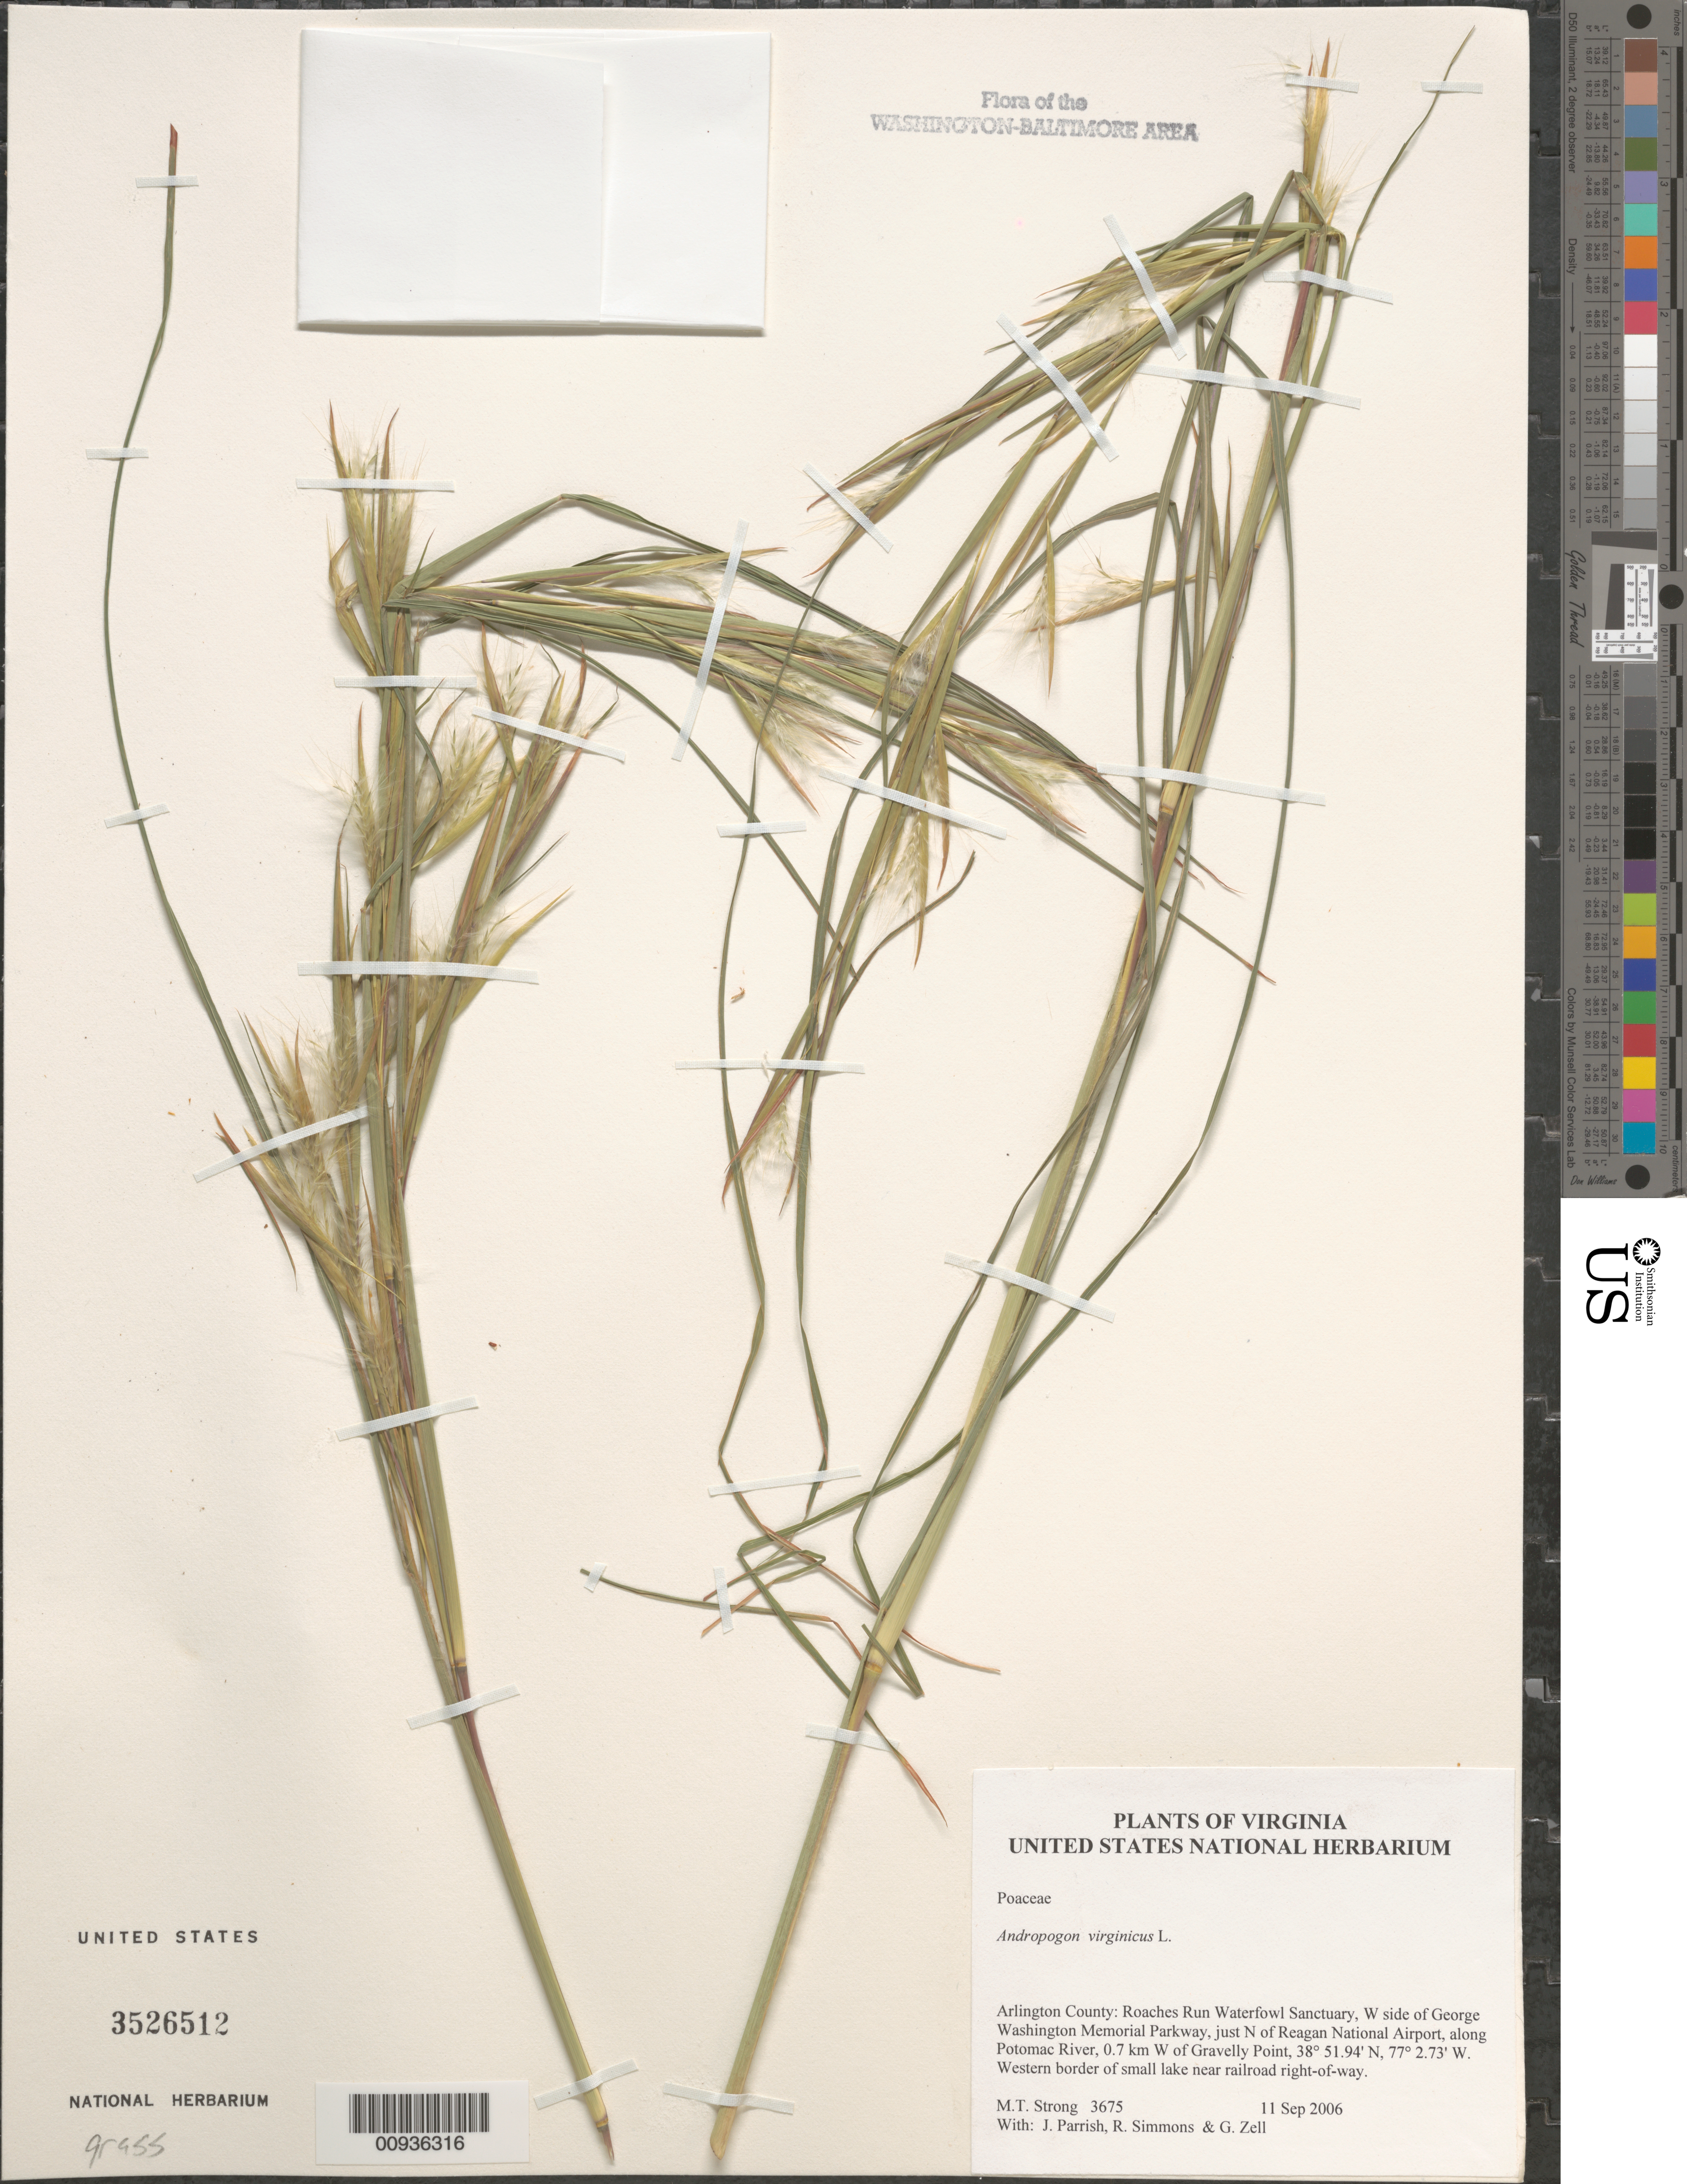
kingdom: Plantae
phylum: Tracheophyta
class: Liliopsida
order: Poales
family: Poaceae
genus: Andropogon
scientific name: Andropogon virginicus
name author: L.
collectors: M. T. Strong, J. Parrish, R. Simmons & G. Zell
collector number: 3675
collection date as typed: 11 Sep 2006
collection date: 2006-09-11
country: United States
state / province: Virginia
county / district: Arlington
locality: Roaches Run Waterfowl Sanctuary, W side of George Washington Memorial Parkway, just N of Reagan National Airport, along Potomac River, 0.7 km W of Gravelly Point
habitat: Western border of small lake near railroad right-of-way.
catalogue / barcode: US 3526512